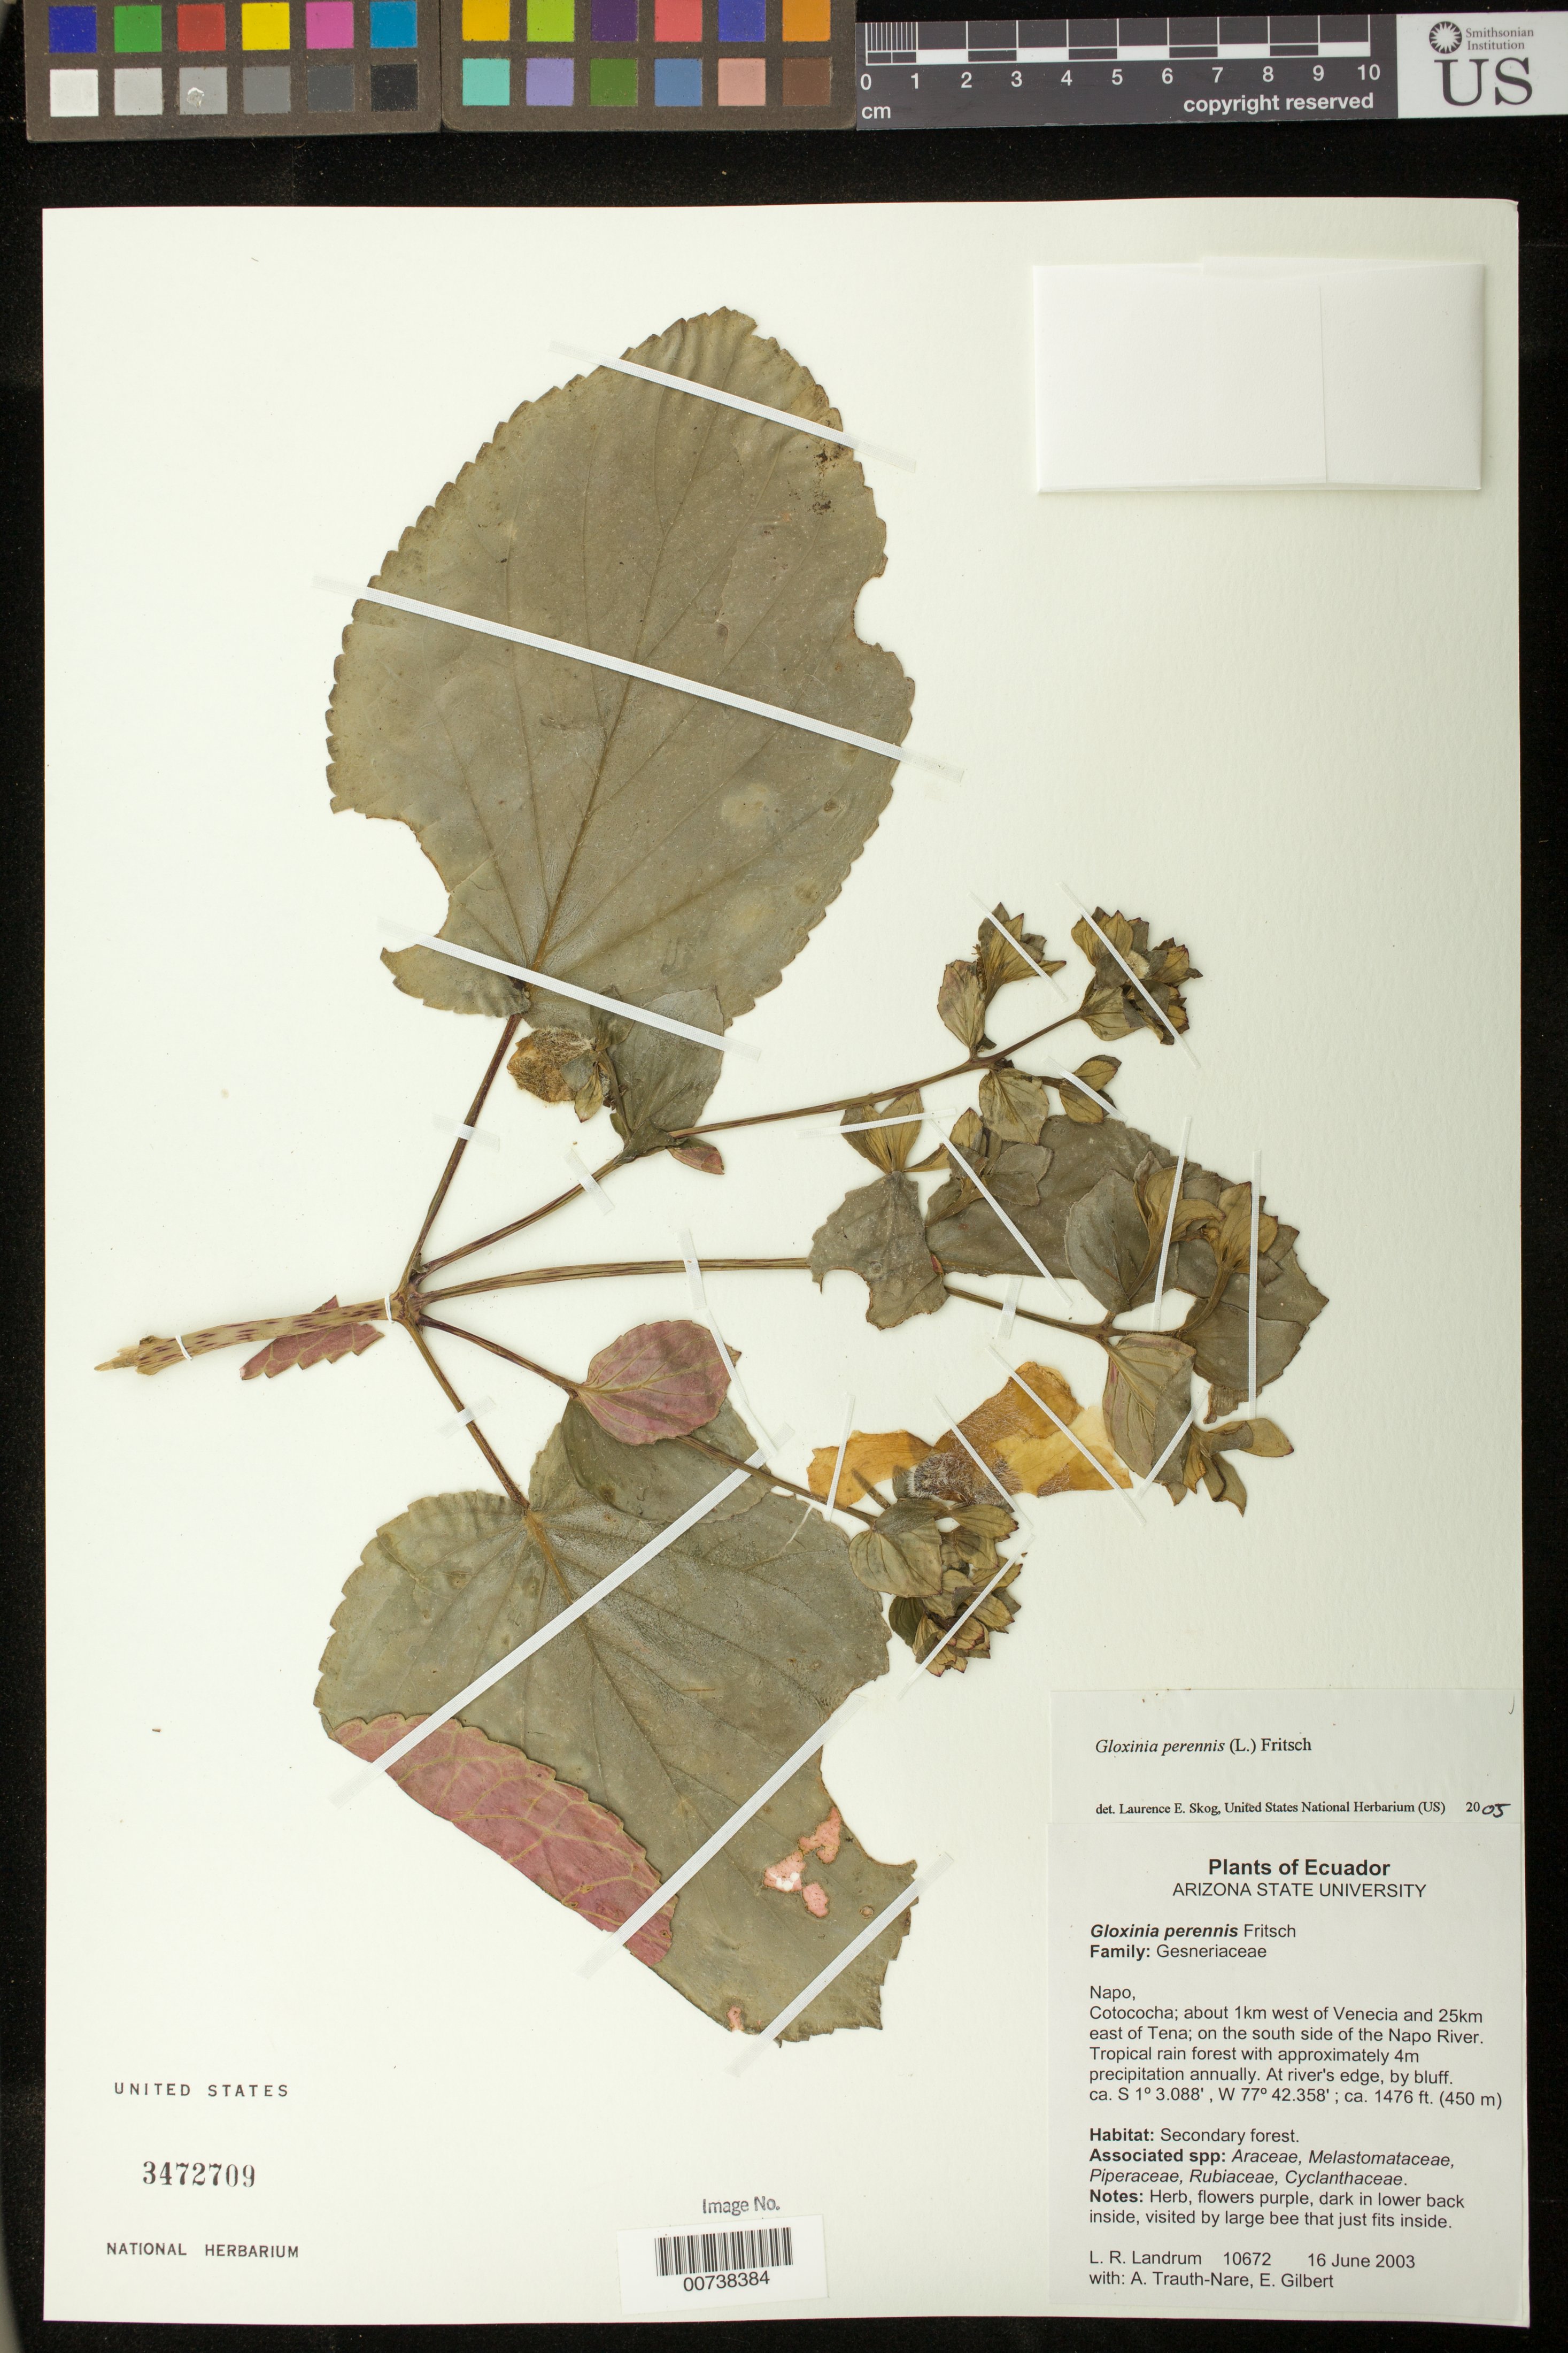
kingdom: Plantae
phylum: Tracheophyta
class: Magnoliopsida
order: Lamiales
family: Gesneriaceae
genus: Gloxinia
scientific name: Gloxinia perennis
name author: (L.) Fritsch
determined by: Skog, Laurence E.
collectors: L. R. Landrum, A. Trauth-Nare & E. Gilbert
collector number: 10672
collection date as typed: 16 Jun 2003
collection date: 2003-06-16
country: Ecuador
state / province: Napo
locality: Napo, Cotocacha; about 1 km west of Venecia and 25 km east ofTena; on the south side of the Napo River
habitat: Tropical rain forest with approximately 4 m precipitation annually, at river's edge, by bluff; secondary forest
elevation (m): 450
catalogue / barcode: US 3472709